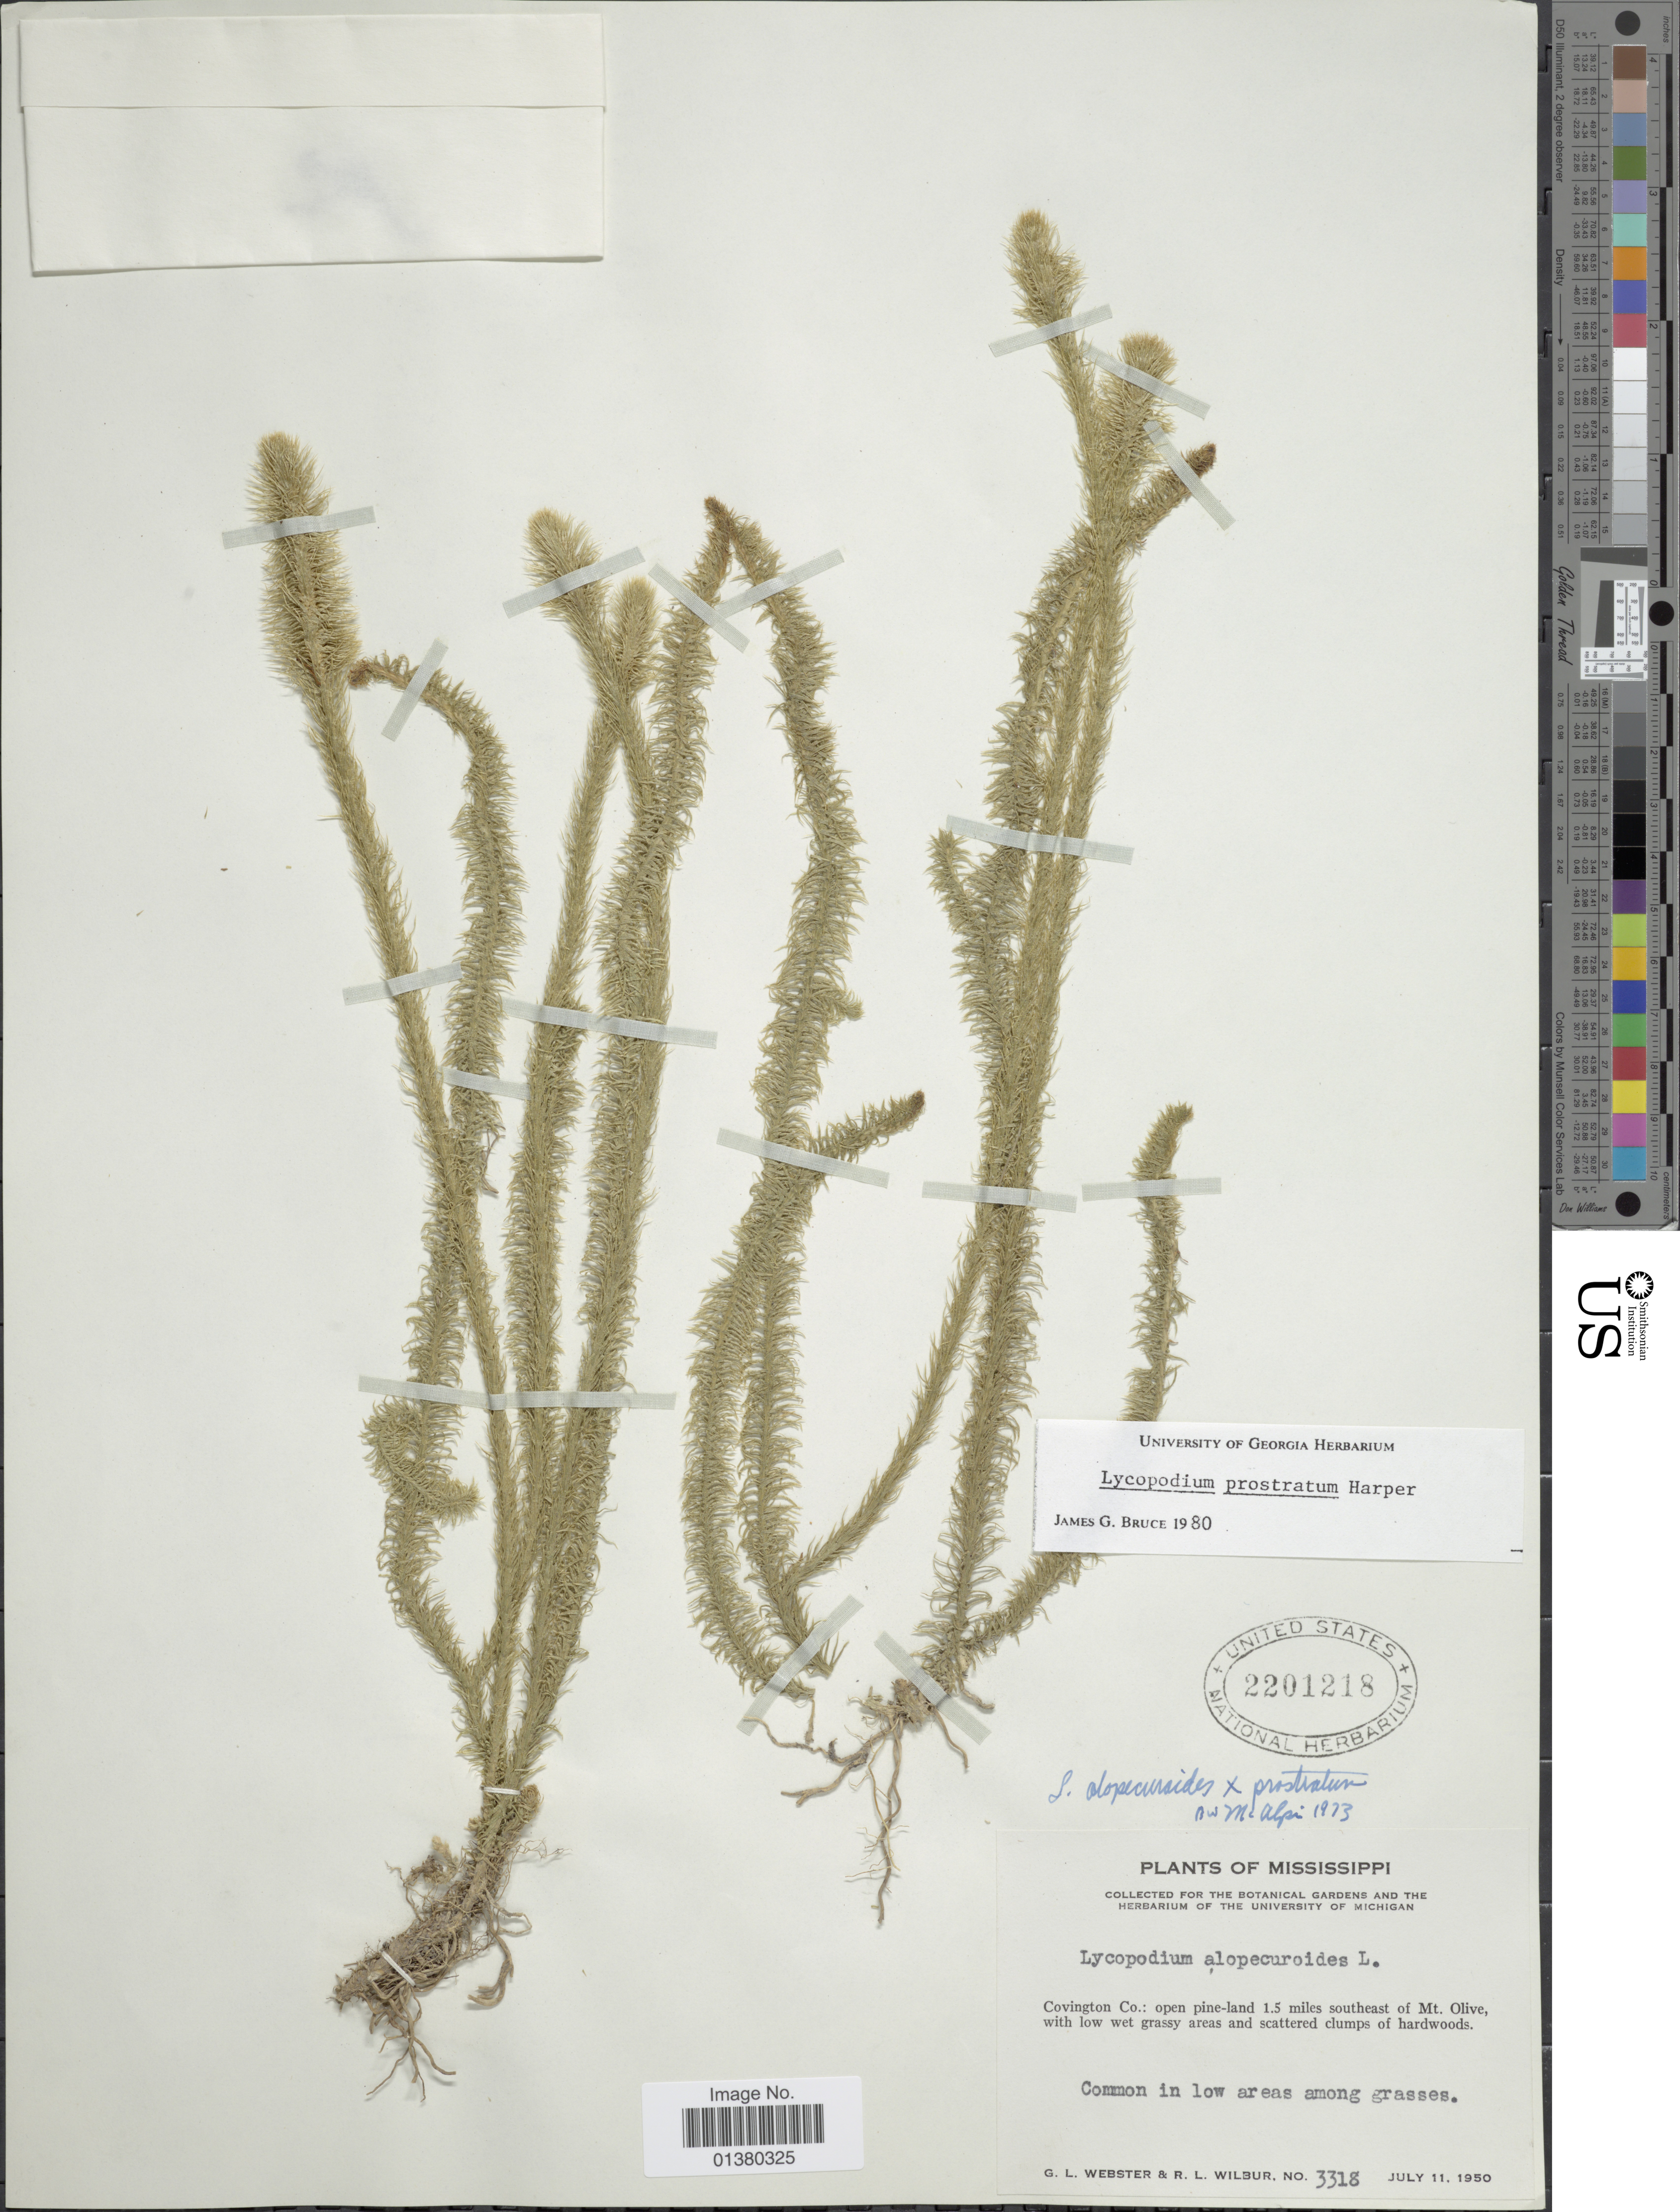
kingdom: Plantae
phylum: Tracheophyta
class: Lycopodiopsida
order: Lycopodiales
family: Lycopodiaceae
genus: Lycopodiella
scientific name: Lycopodiella prostrata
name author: (R.M. Harper) Cranfill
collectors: G. L. Webster & R. L. Wilbur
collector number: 3318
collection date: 1950-07-11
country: United States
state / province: Mississippi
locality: Covington Co: open pine-land 1.5 miles southeast of Mt Olive.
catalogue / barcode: US 2201218